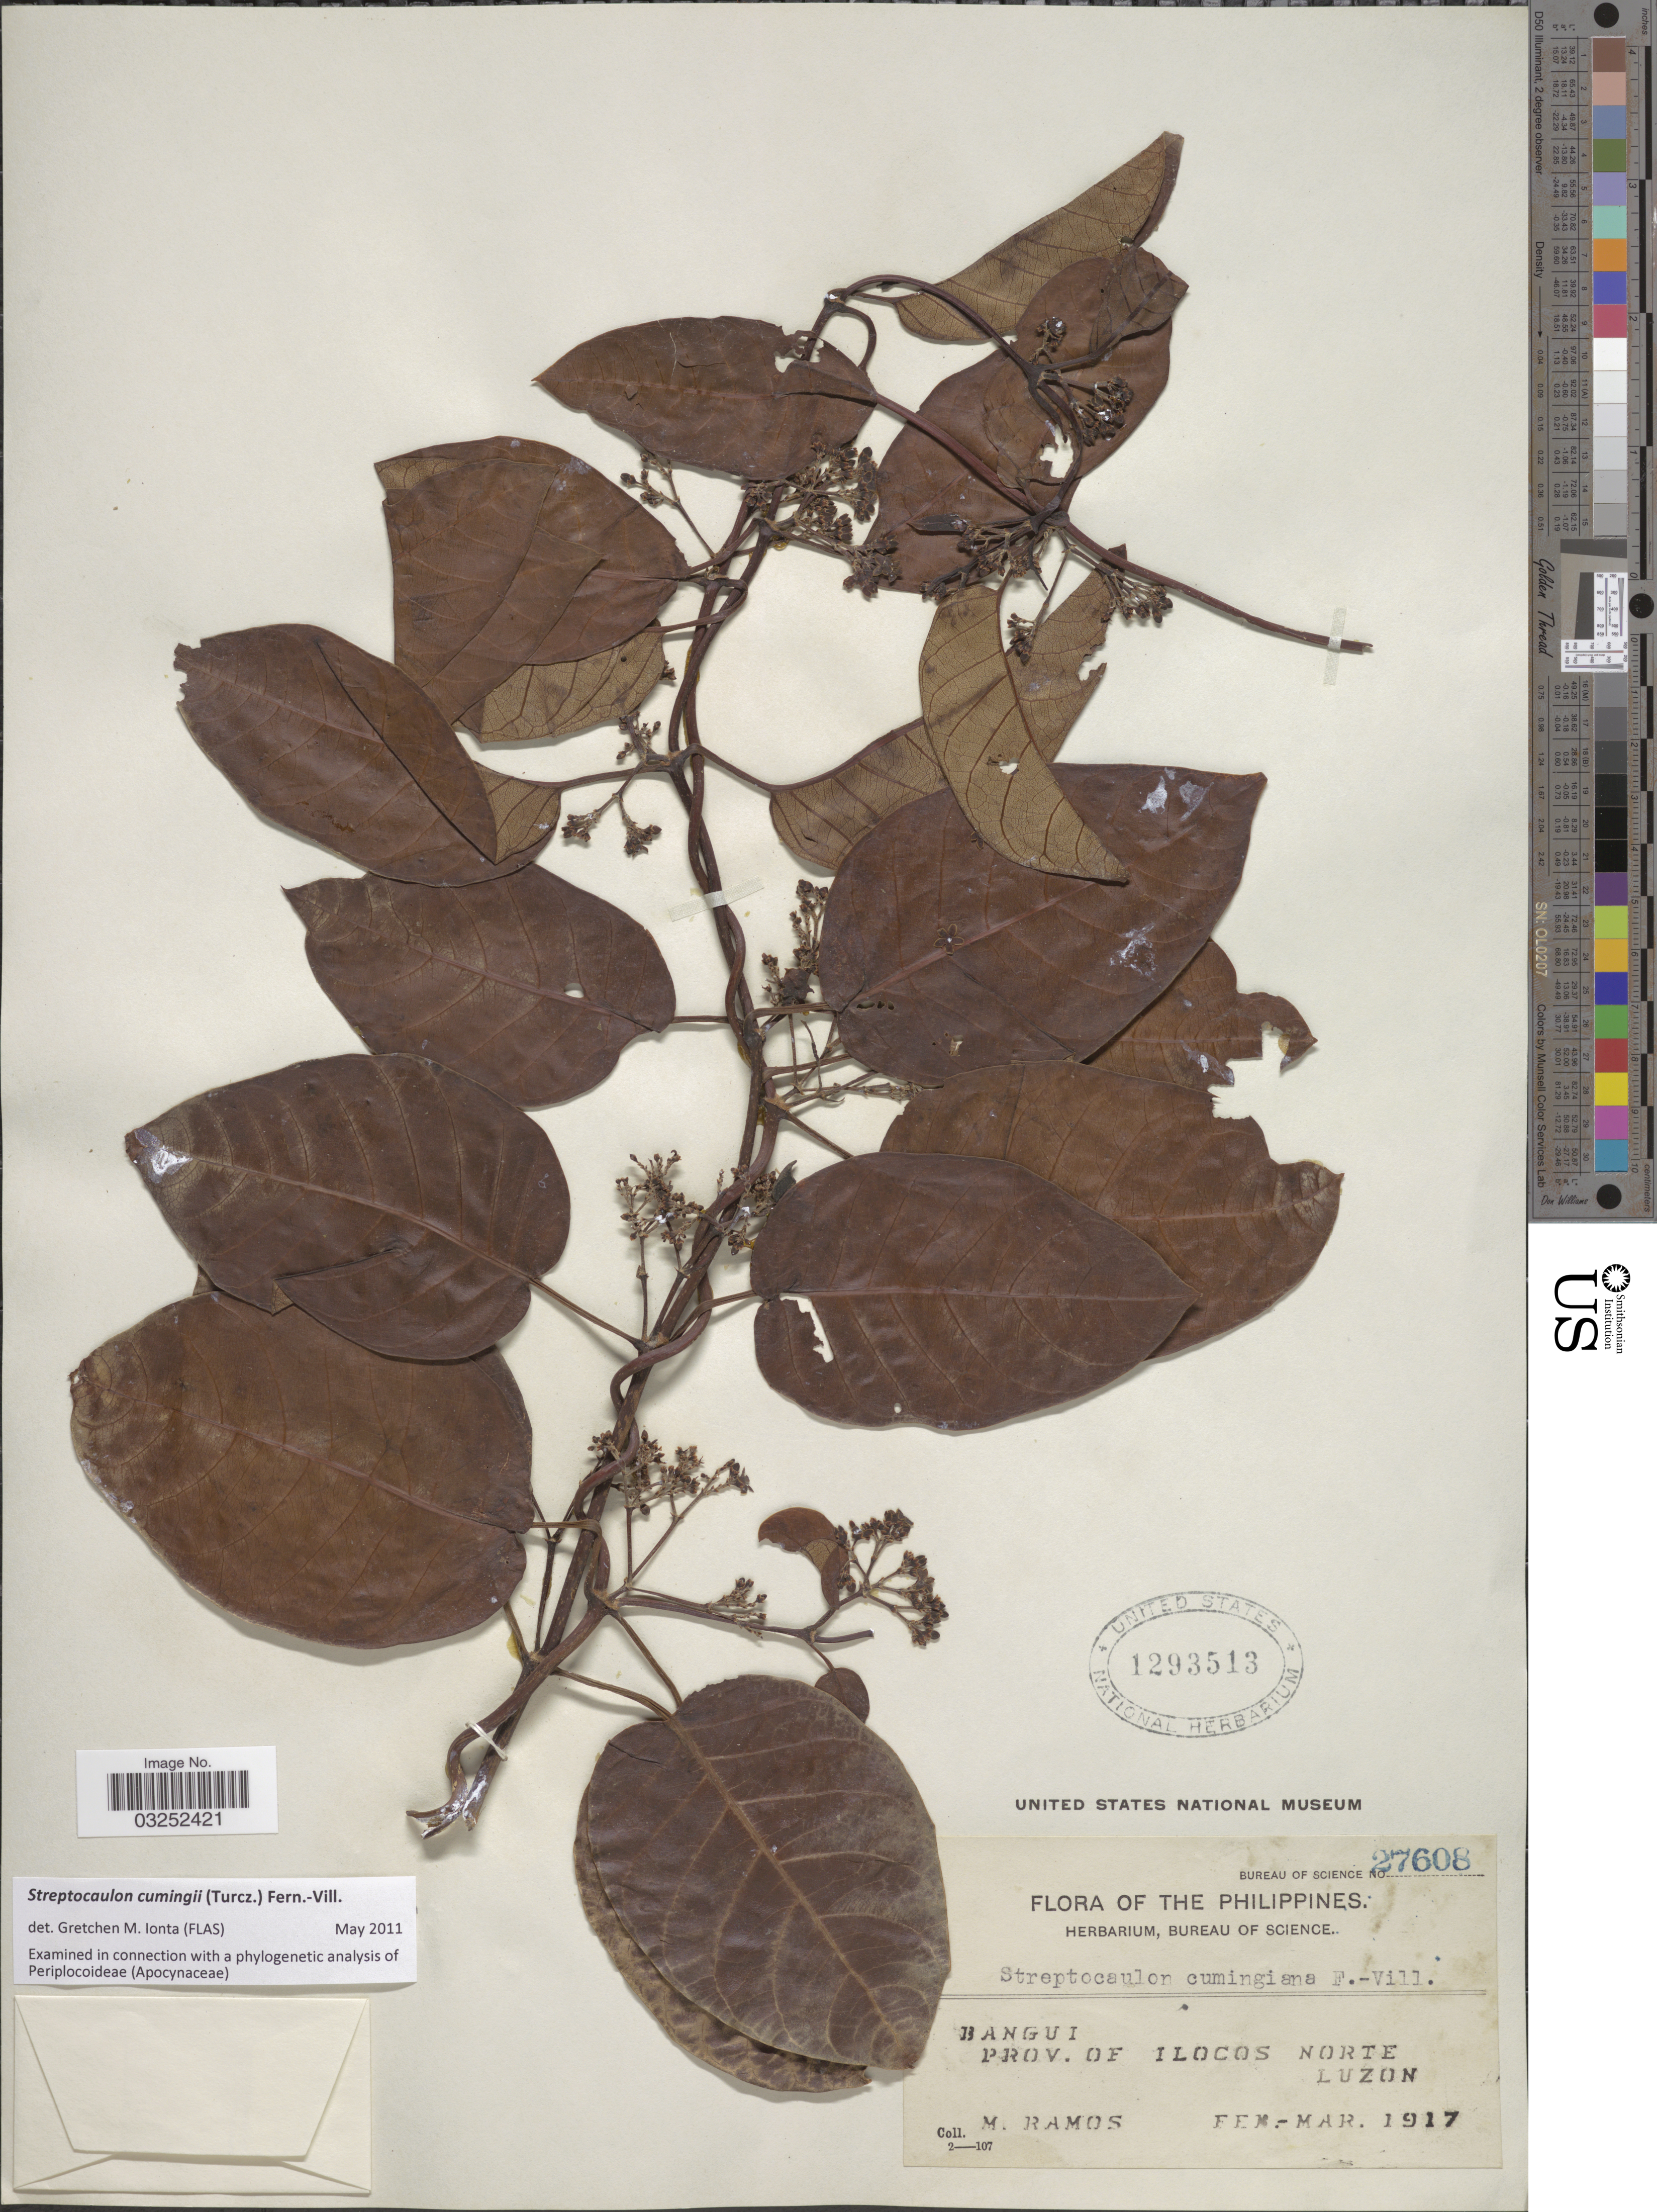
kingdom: Plantae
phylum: Tracheophyta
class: Magnoliopsida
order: Gentianales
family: Apocynaceae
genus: Streptocaulon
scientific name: Streptocaulon cumingii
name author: (Turcz.) Fern.-Vill.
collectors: M. Ramos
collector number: Bureau of Science 27608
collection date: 1917-02/1917-03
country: Philippines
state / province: Ilocos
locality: Bangui, Prov. of Ilocos Norte, Luzon.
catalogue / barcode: US 1293513